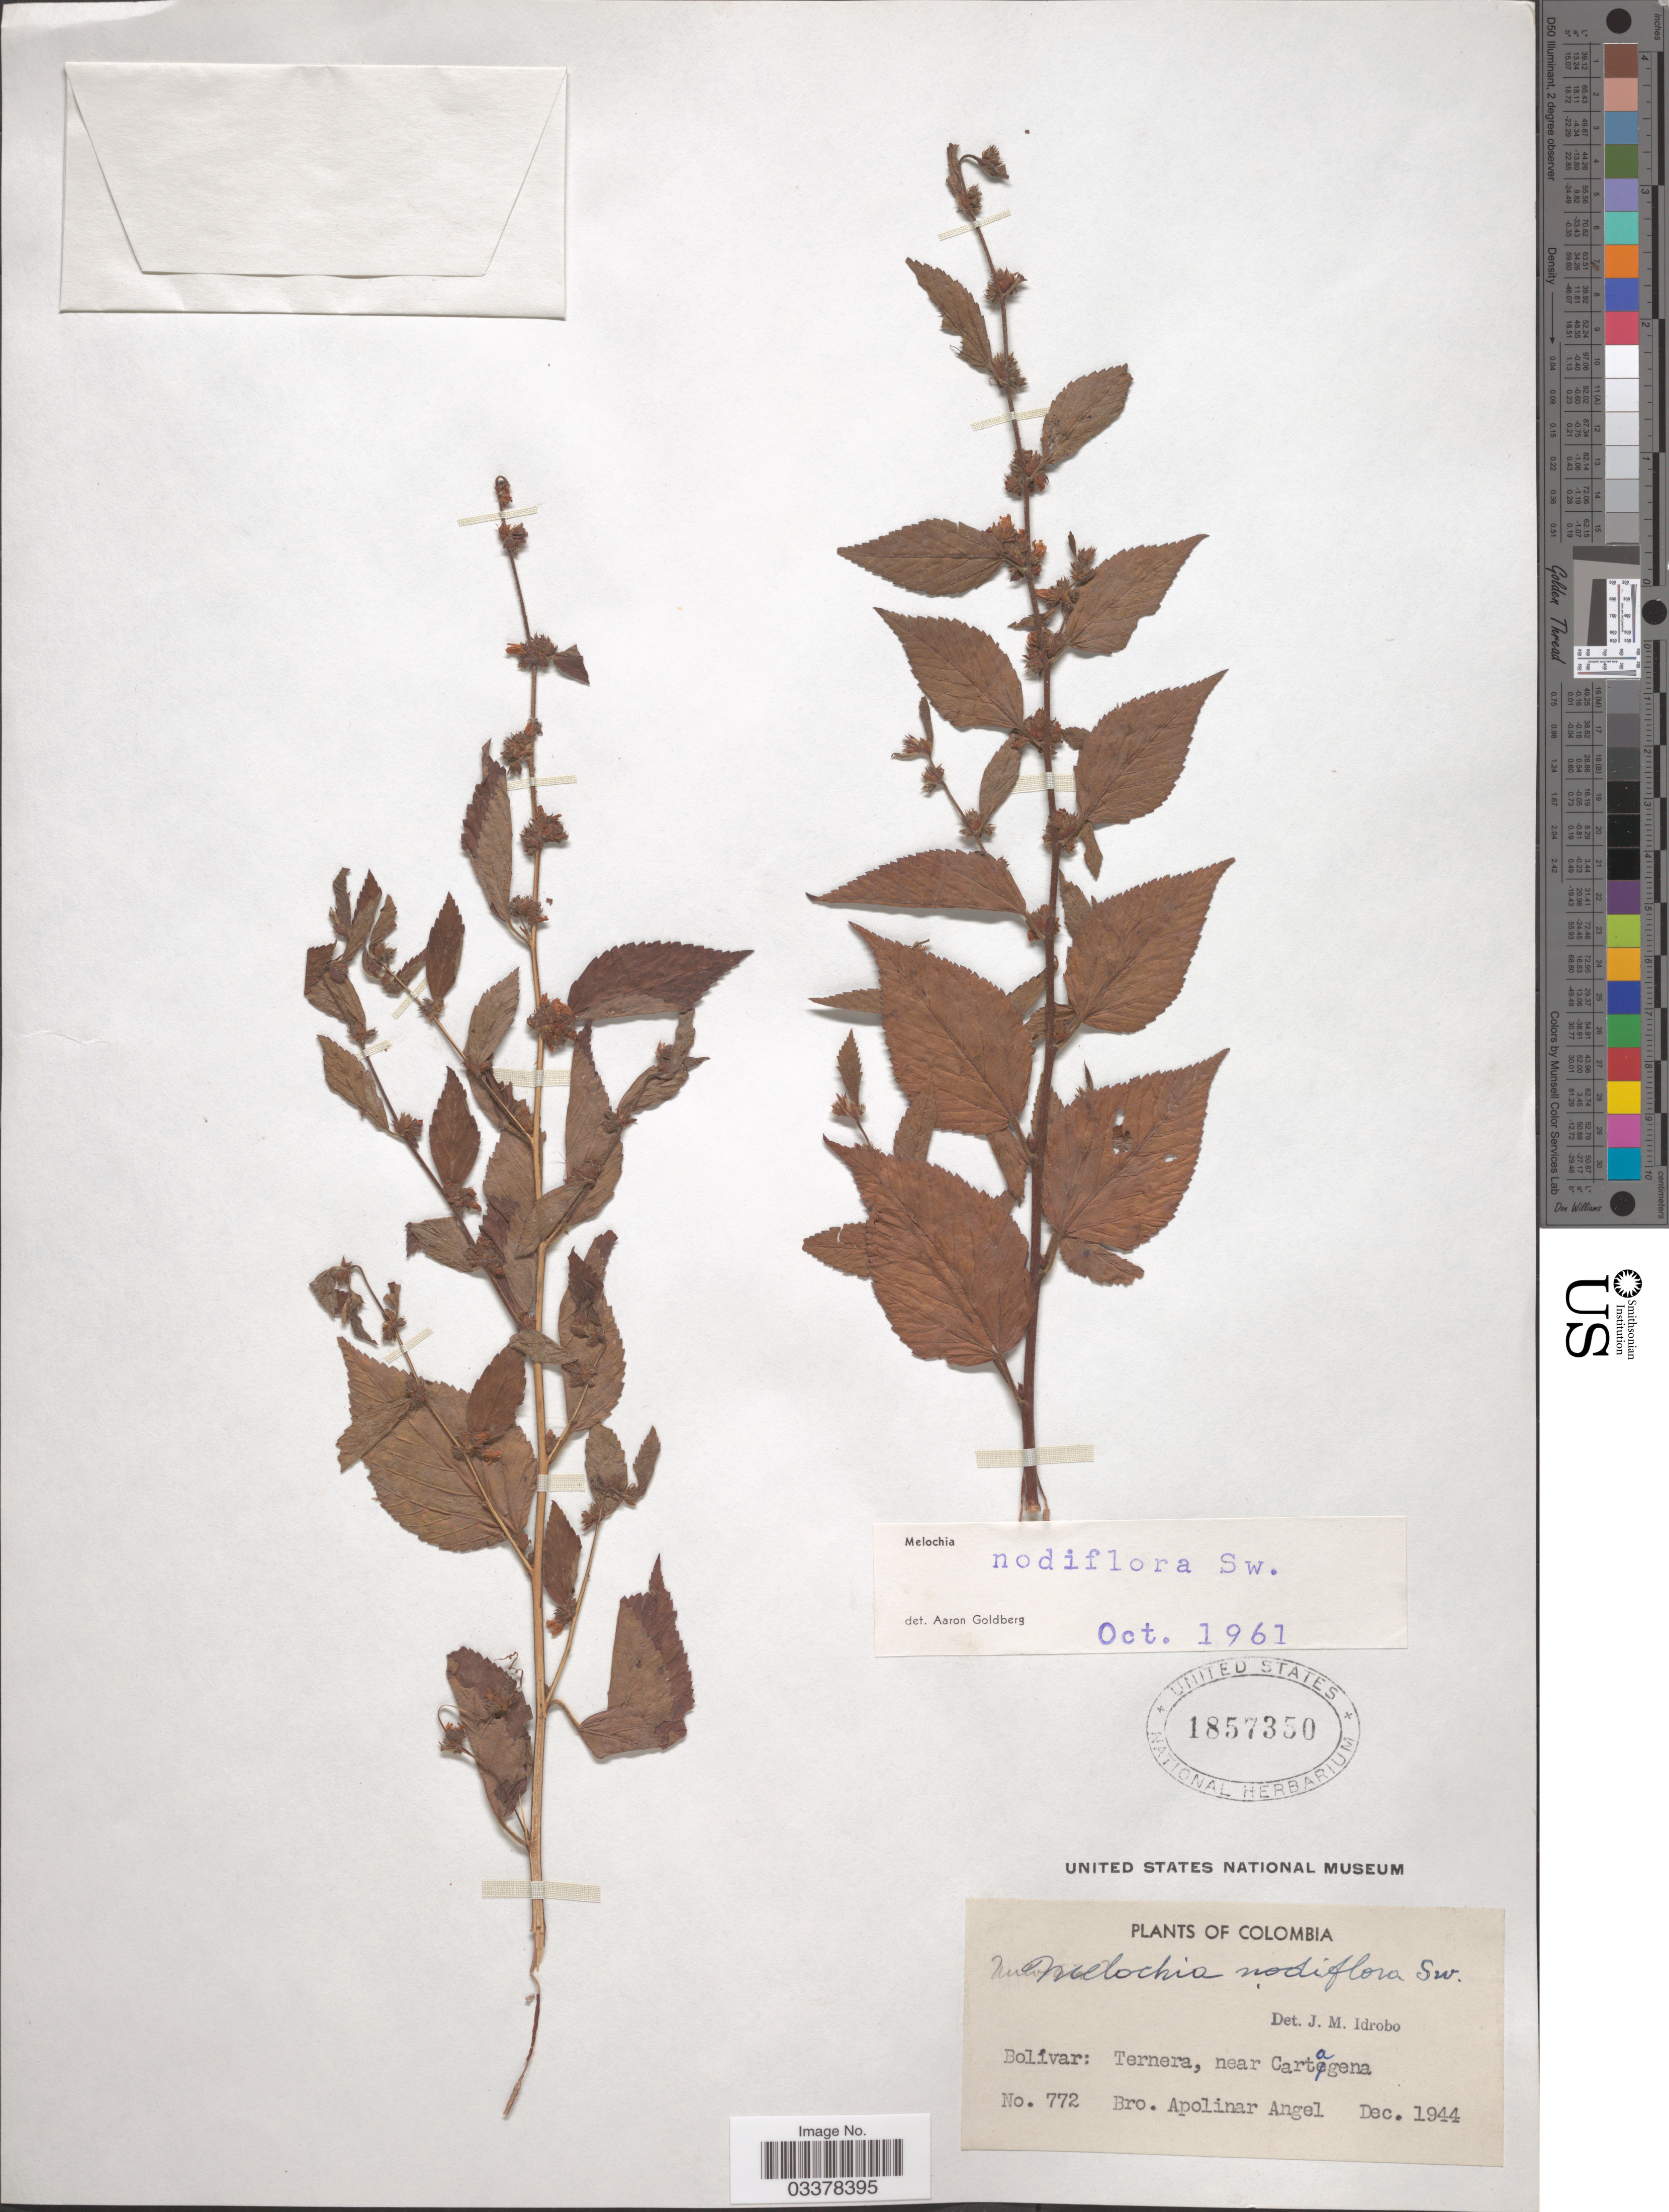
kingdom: Plantae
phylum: Tracheophyta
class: Magnoliopsida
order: Malvales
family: Malvaceae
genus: Melochia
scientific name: Melochia nodiflora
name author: Sw.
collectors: Bro. Apolinar A.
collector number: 772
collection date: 1944-12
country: Colombia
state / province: Bolívar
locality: Ternera, near Cartagena.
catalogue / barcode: US 1857350